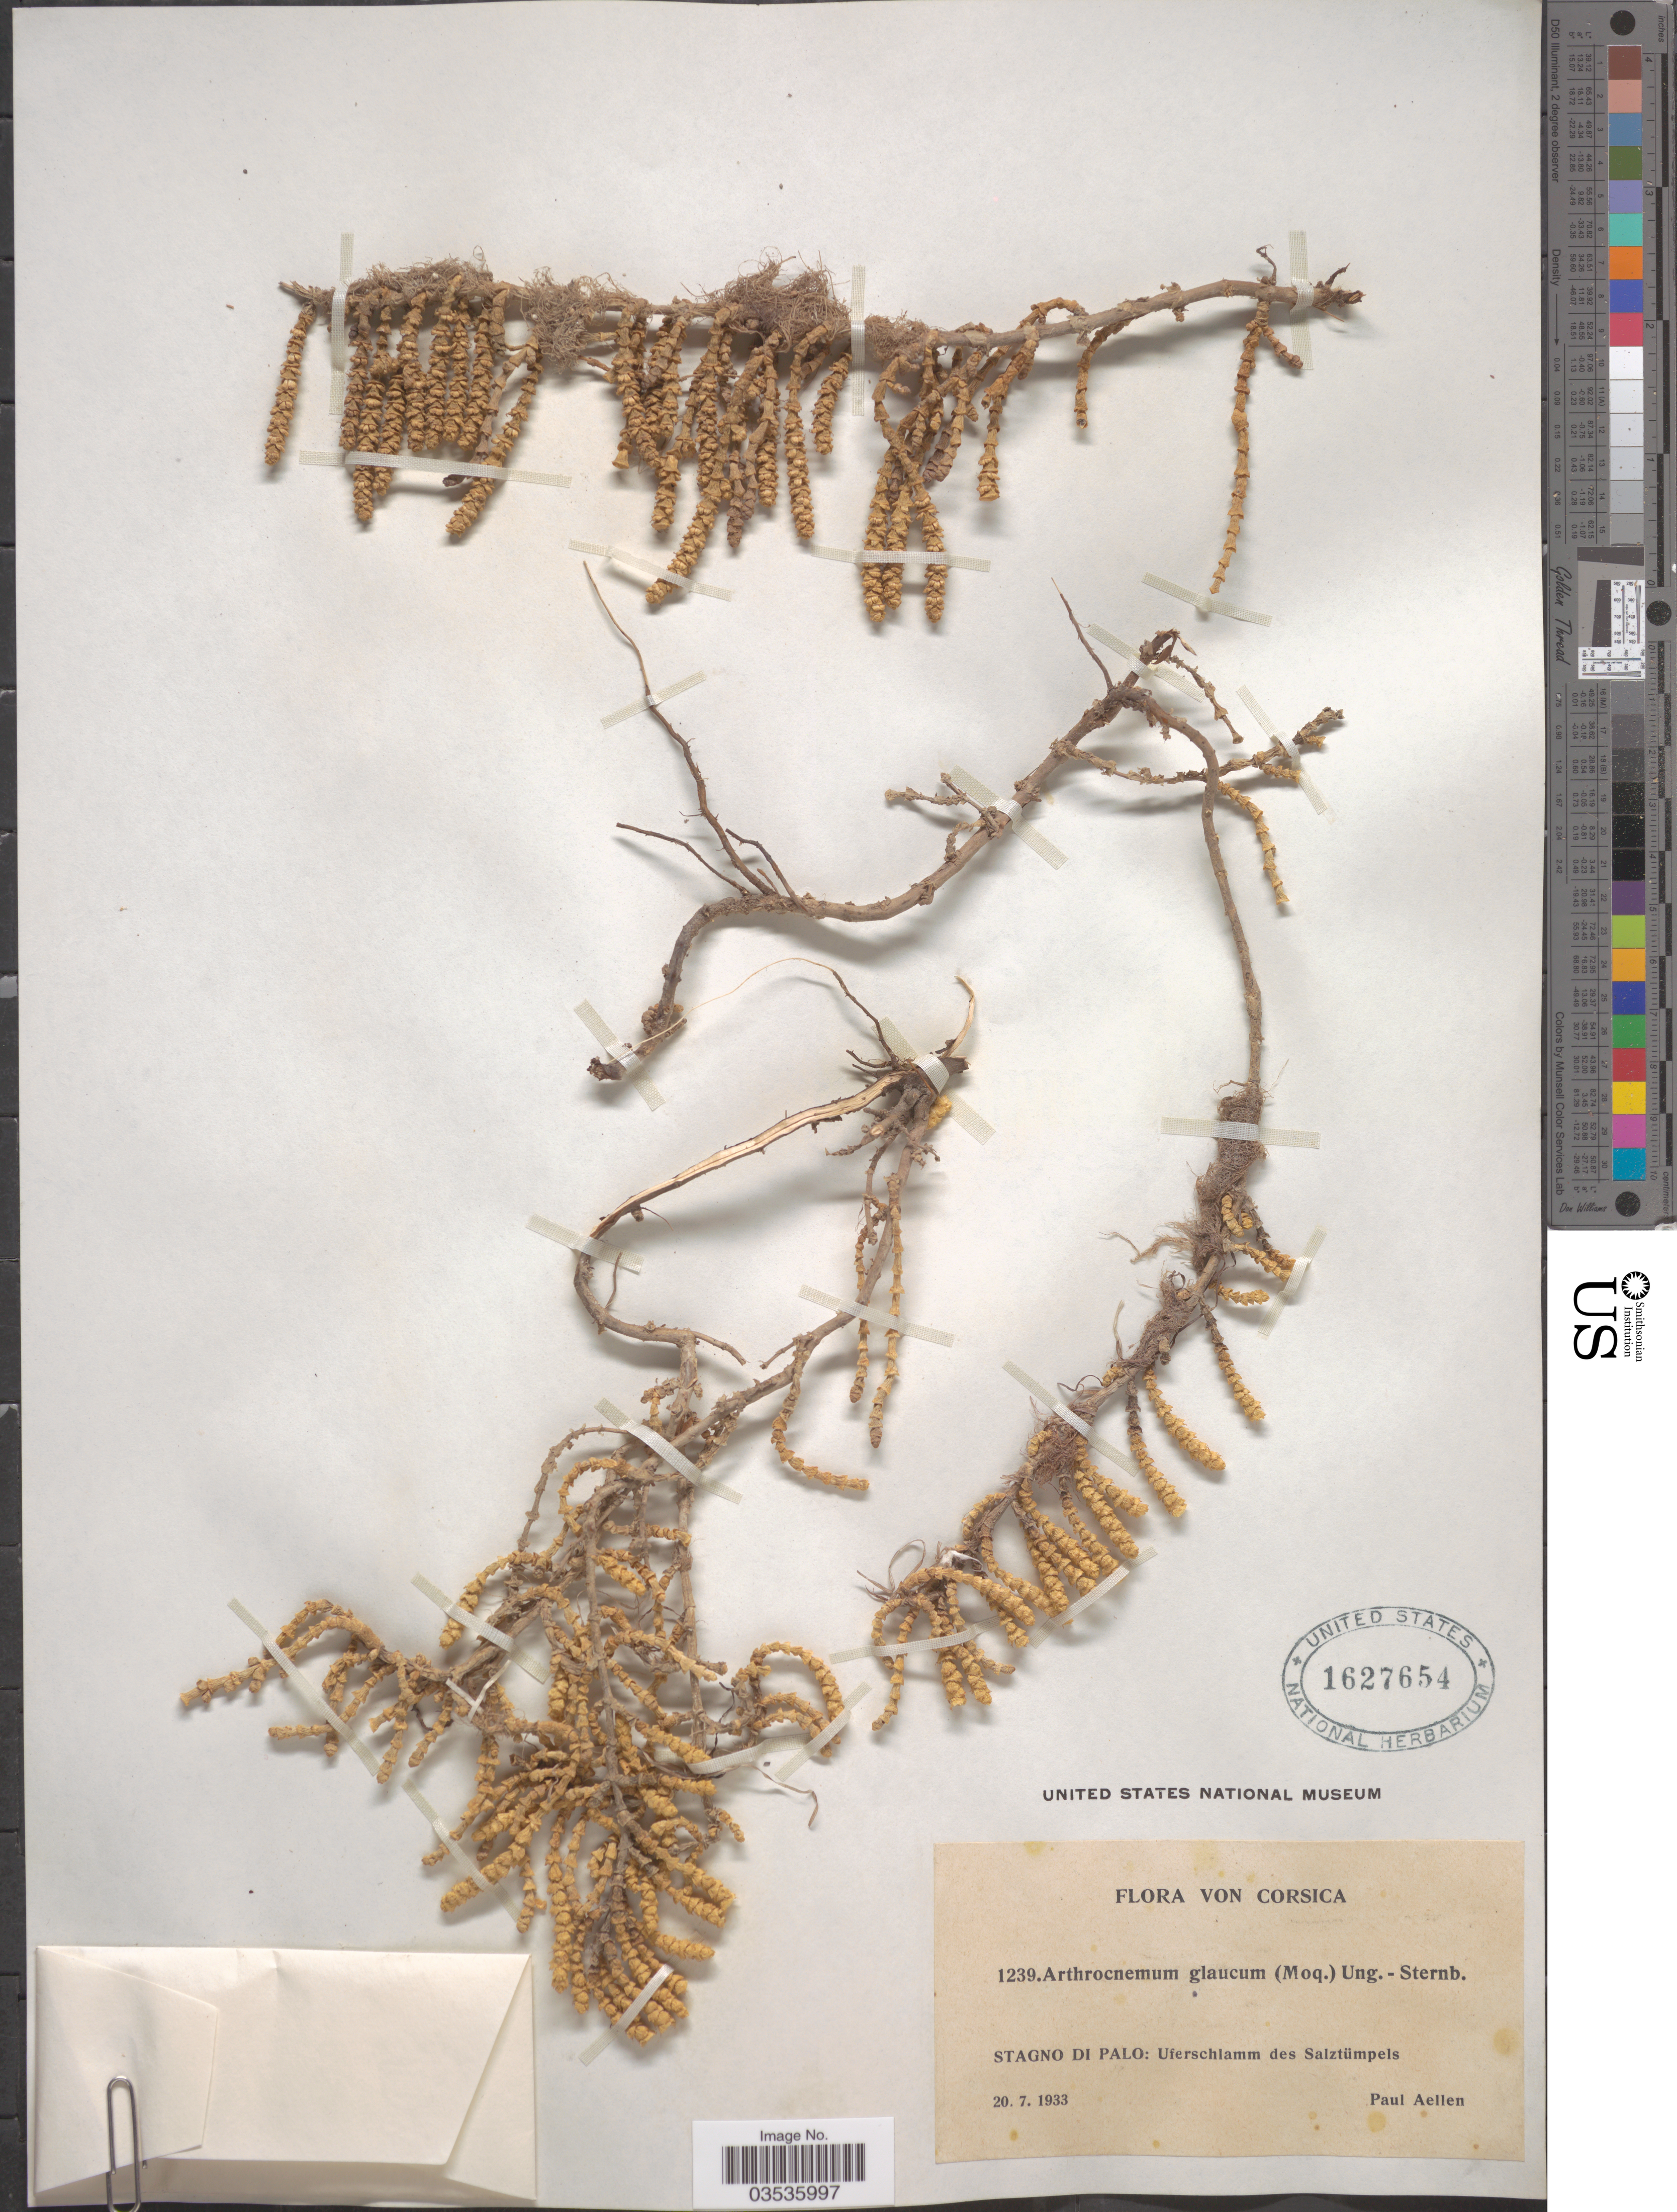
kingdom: Plantae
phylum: Tracheophyta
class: Magnoliopsida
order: Caryophyllales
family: Amaranthaceae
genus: Arthrocaulon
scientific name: Arthrocaulon macrostachyum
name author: (Moric.) Piirainen & G. Kadereit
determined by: Strong, Mark T., (BOT), Smithsonian Institution - National Museum of Natural History (UNITED STATES)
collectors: P. Aellen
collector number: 1239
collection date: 1933-07-20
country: France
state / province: Corsica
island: Corse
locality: Stagno di Palo: Uferschlamm des Salztümpels.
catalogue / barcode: US 1627654